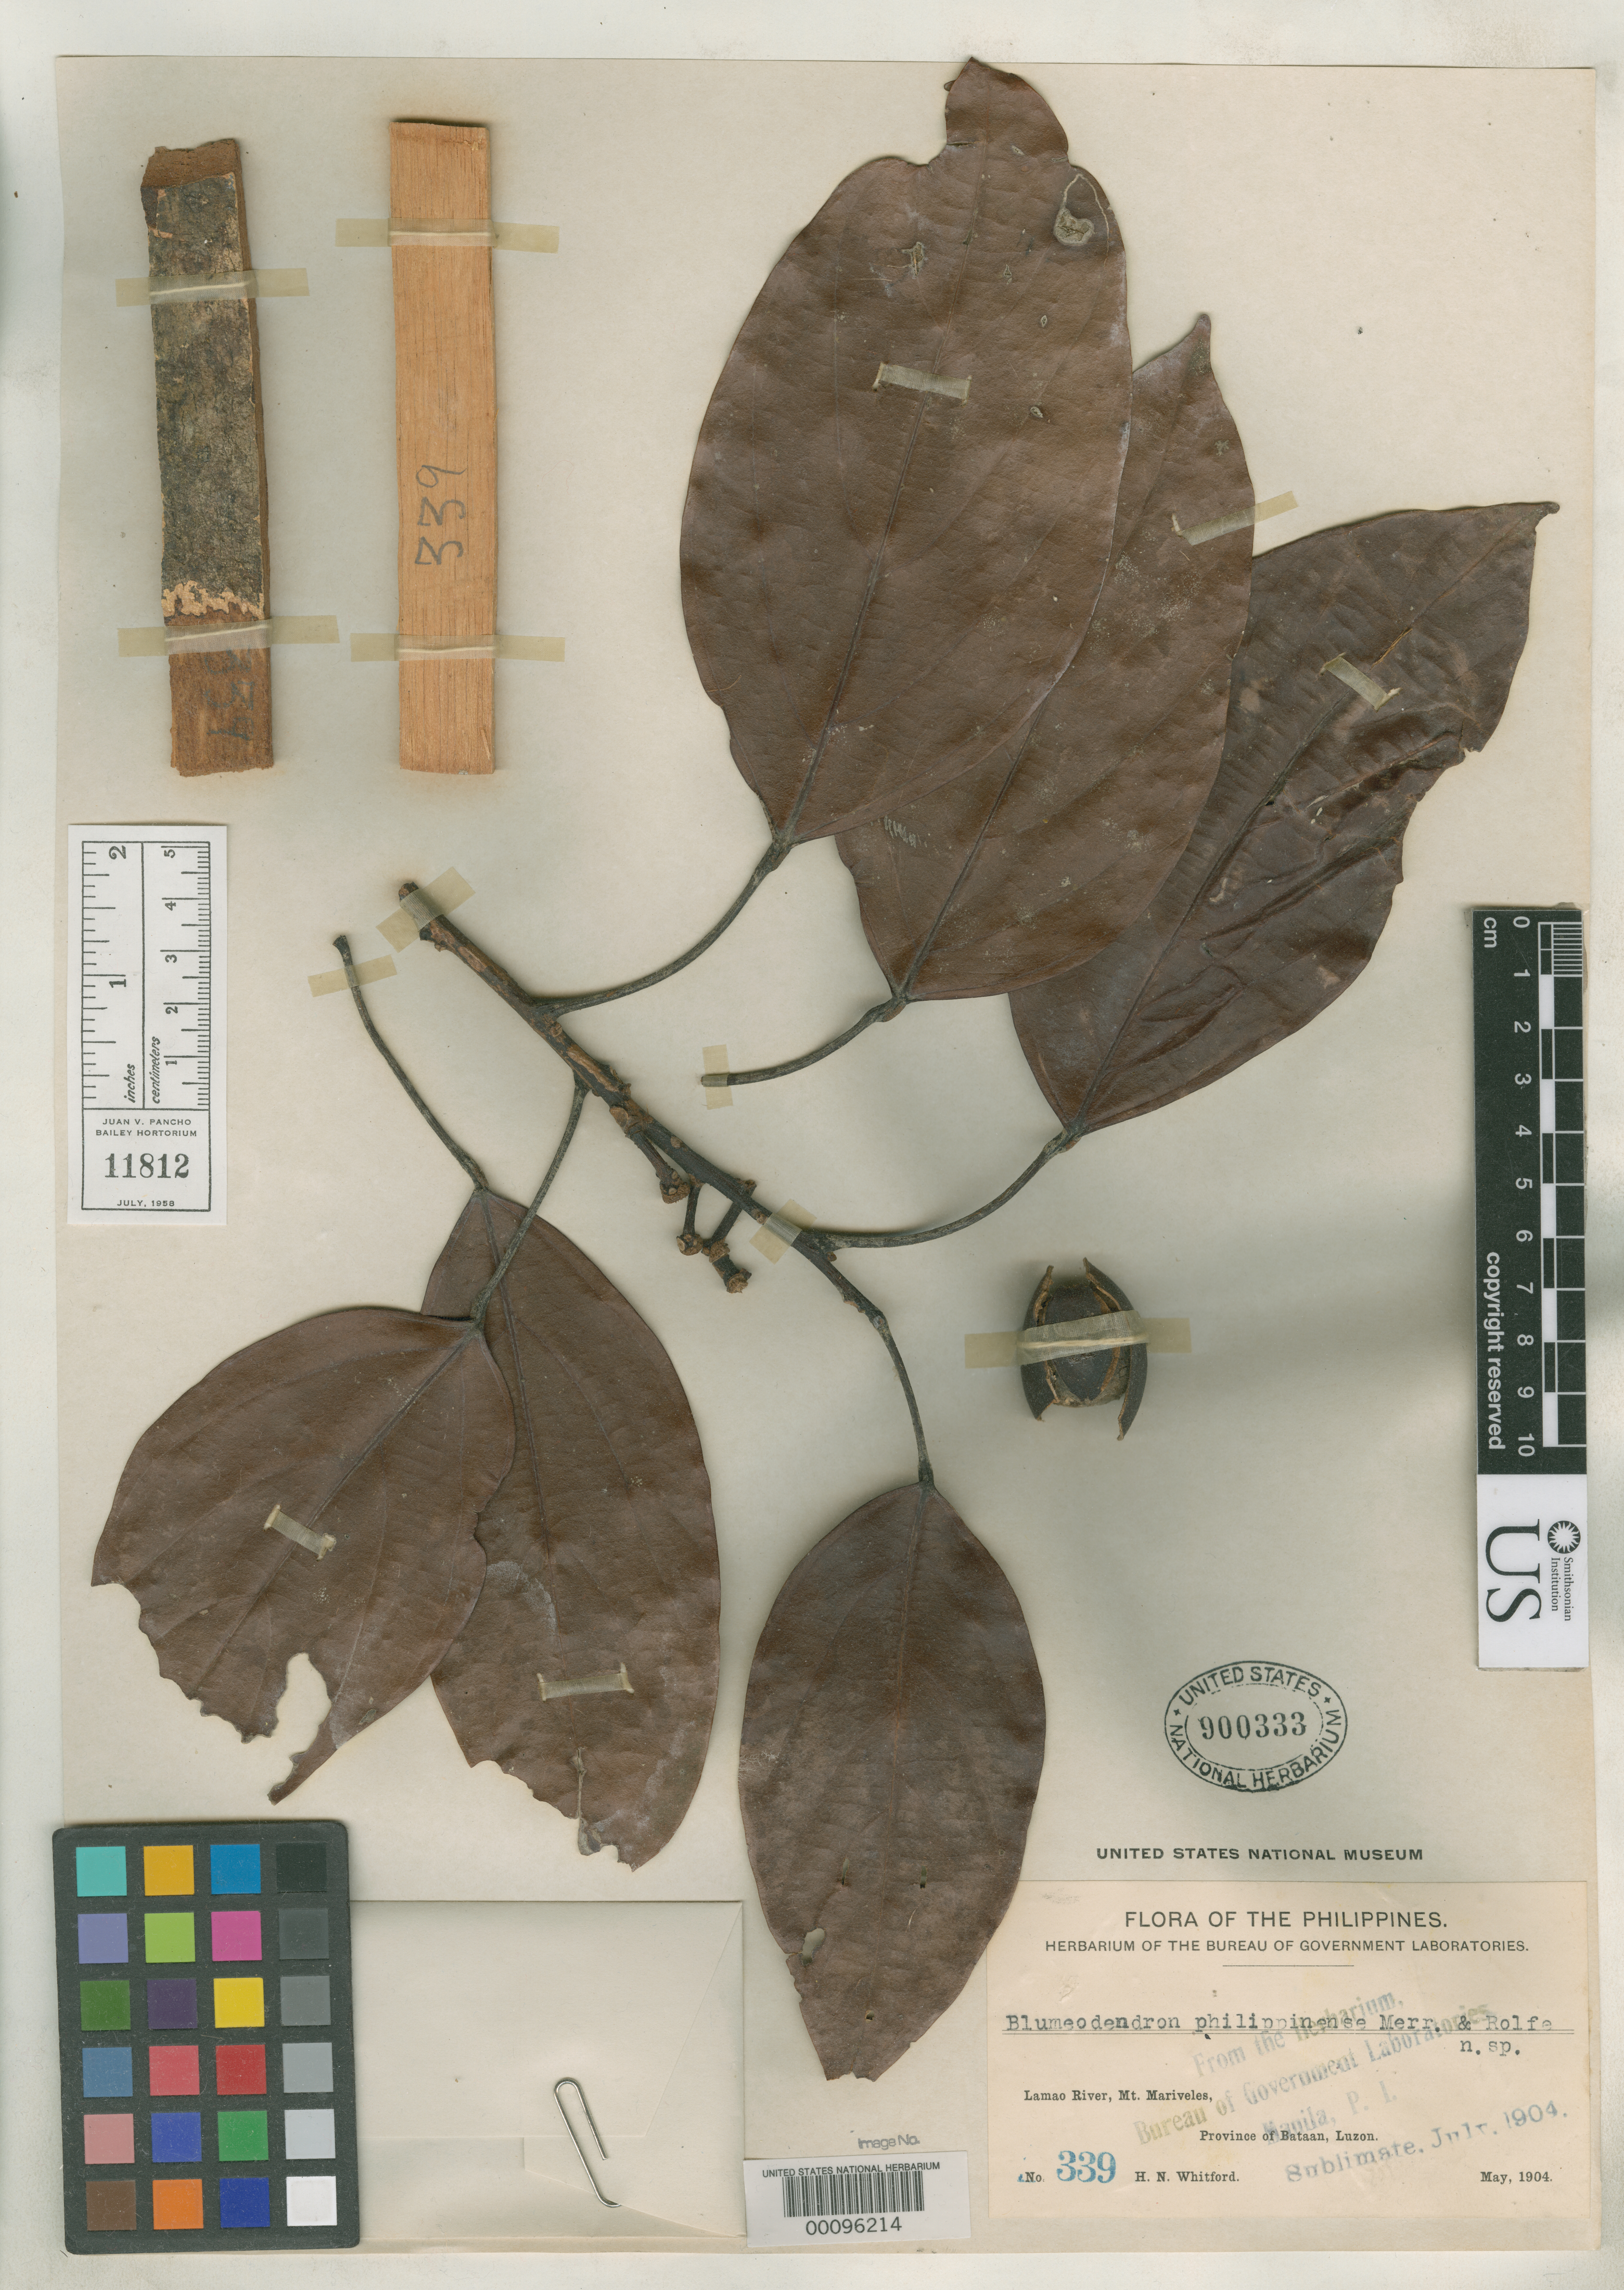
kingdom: Plantae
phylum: Tracheophyta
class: Magnoliopsida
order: Malpighiales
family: Euphorbiaceae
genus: Blumeodendron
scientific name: Blumeodendron philippinense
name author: Merr. & Rolfe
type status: Paratype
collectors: H. N. Whitford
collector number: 339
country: Philippines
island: Luzon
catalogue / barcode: US 900333